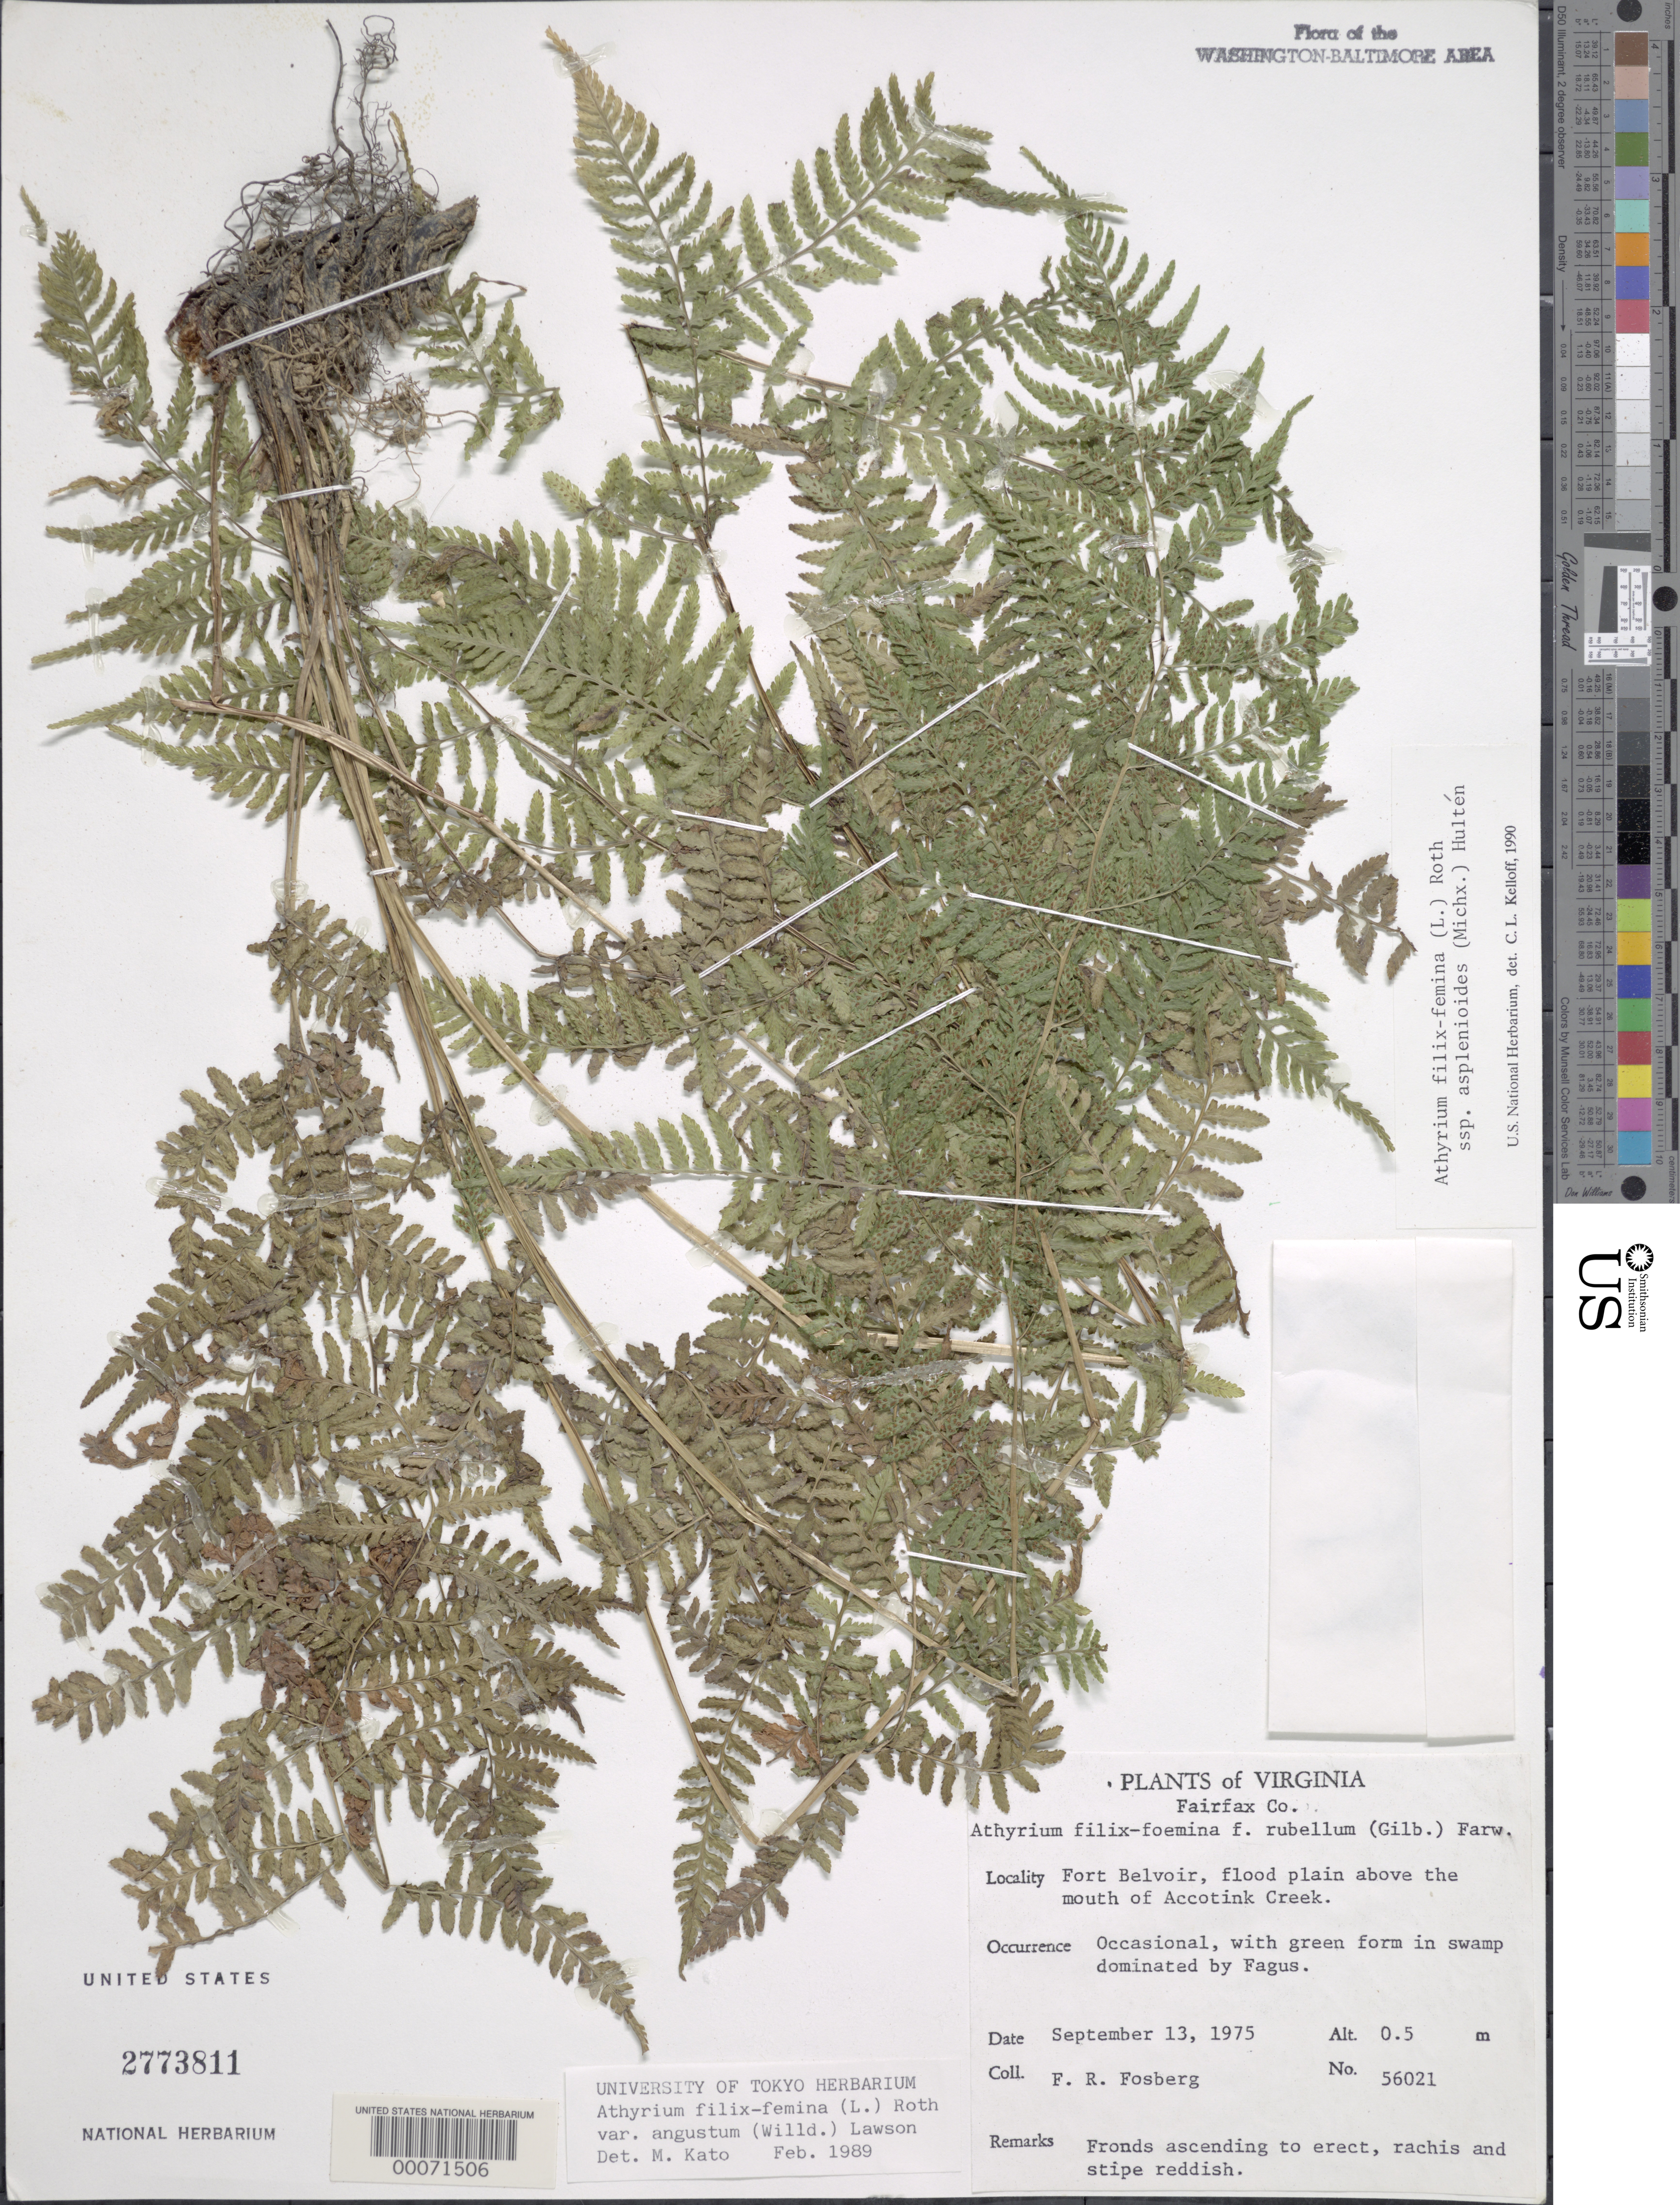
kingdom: Plantae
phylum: Tracheophyta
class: Polypodiopsida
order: Polypodiales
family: Athyriaceae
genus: Athyrium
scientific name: Athyrium filix-femina subsp. angustatum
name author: (Willd.) R.T. Clausen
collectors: F. R. Fosberg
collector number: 56021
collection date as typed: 13 Sep 1975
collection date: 1975-09-13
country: United States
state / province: Virginia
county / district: Fairfax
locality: Fort Belvoir, mouth of the Accotink Creek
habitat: Flood plain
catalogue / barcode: US 2773811